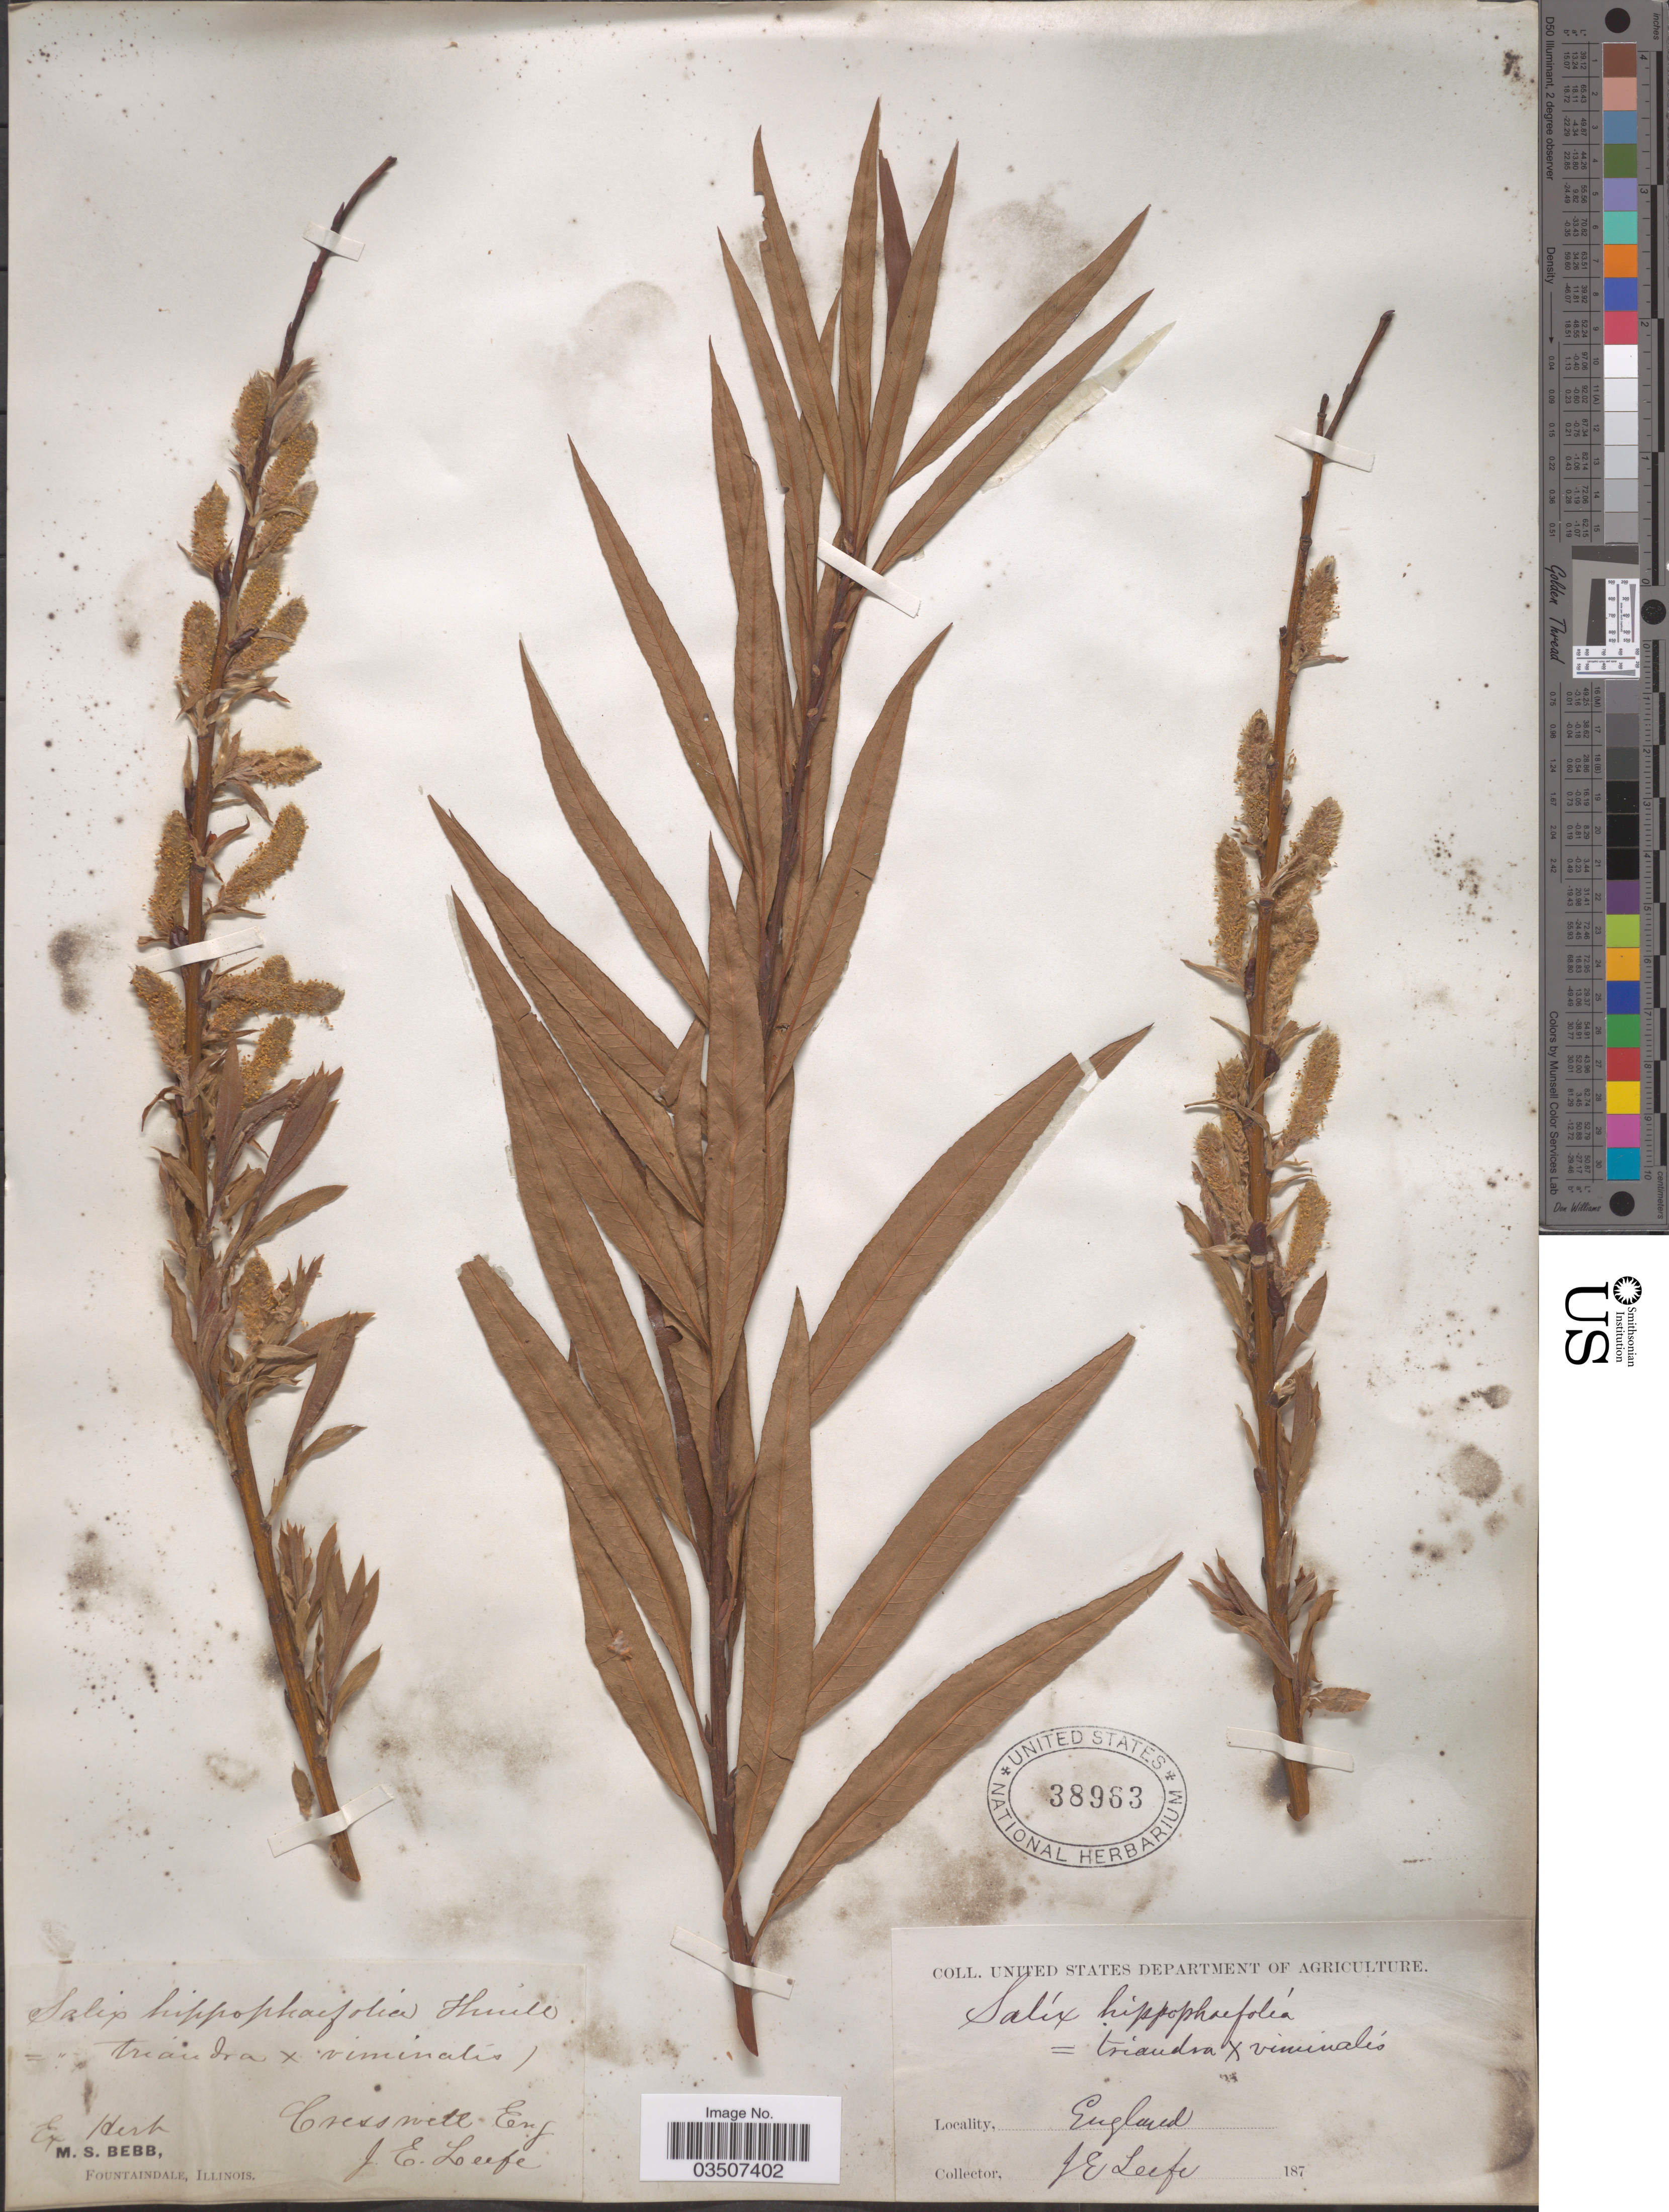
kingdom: Plantae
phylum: Tracheophyta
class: Magnoliopsida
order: Malpighiales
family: Salicaceae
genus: Salix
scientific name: Salix triandra x S. viminalis L.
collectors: J. Leefe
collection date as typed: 187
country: United Kingdom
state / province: England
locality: Cresswell.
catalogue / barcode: US 38963